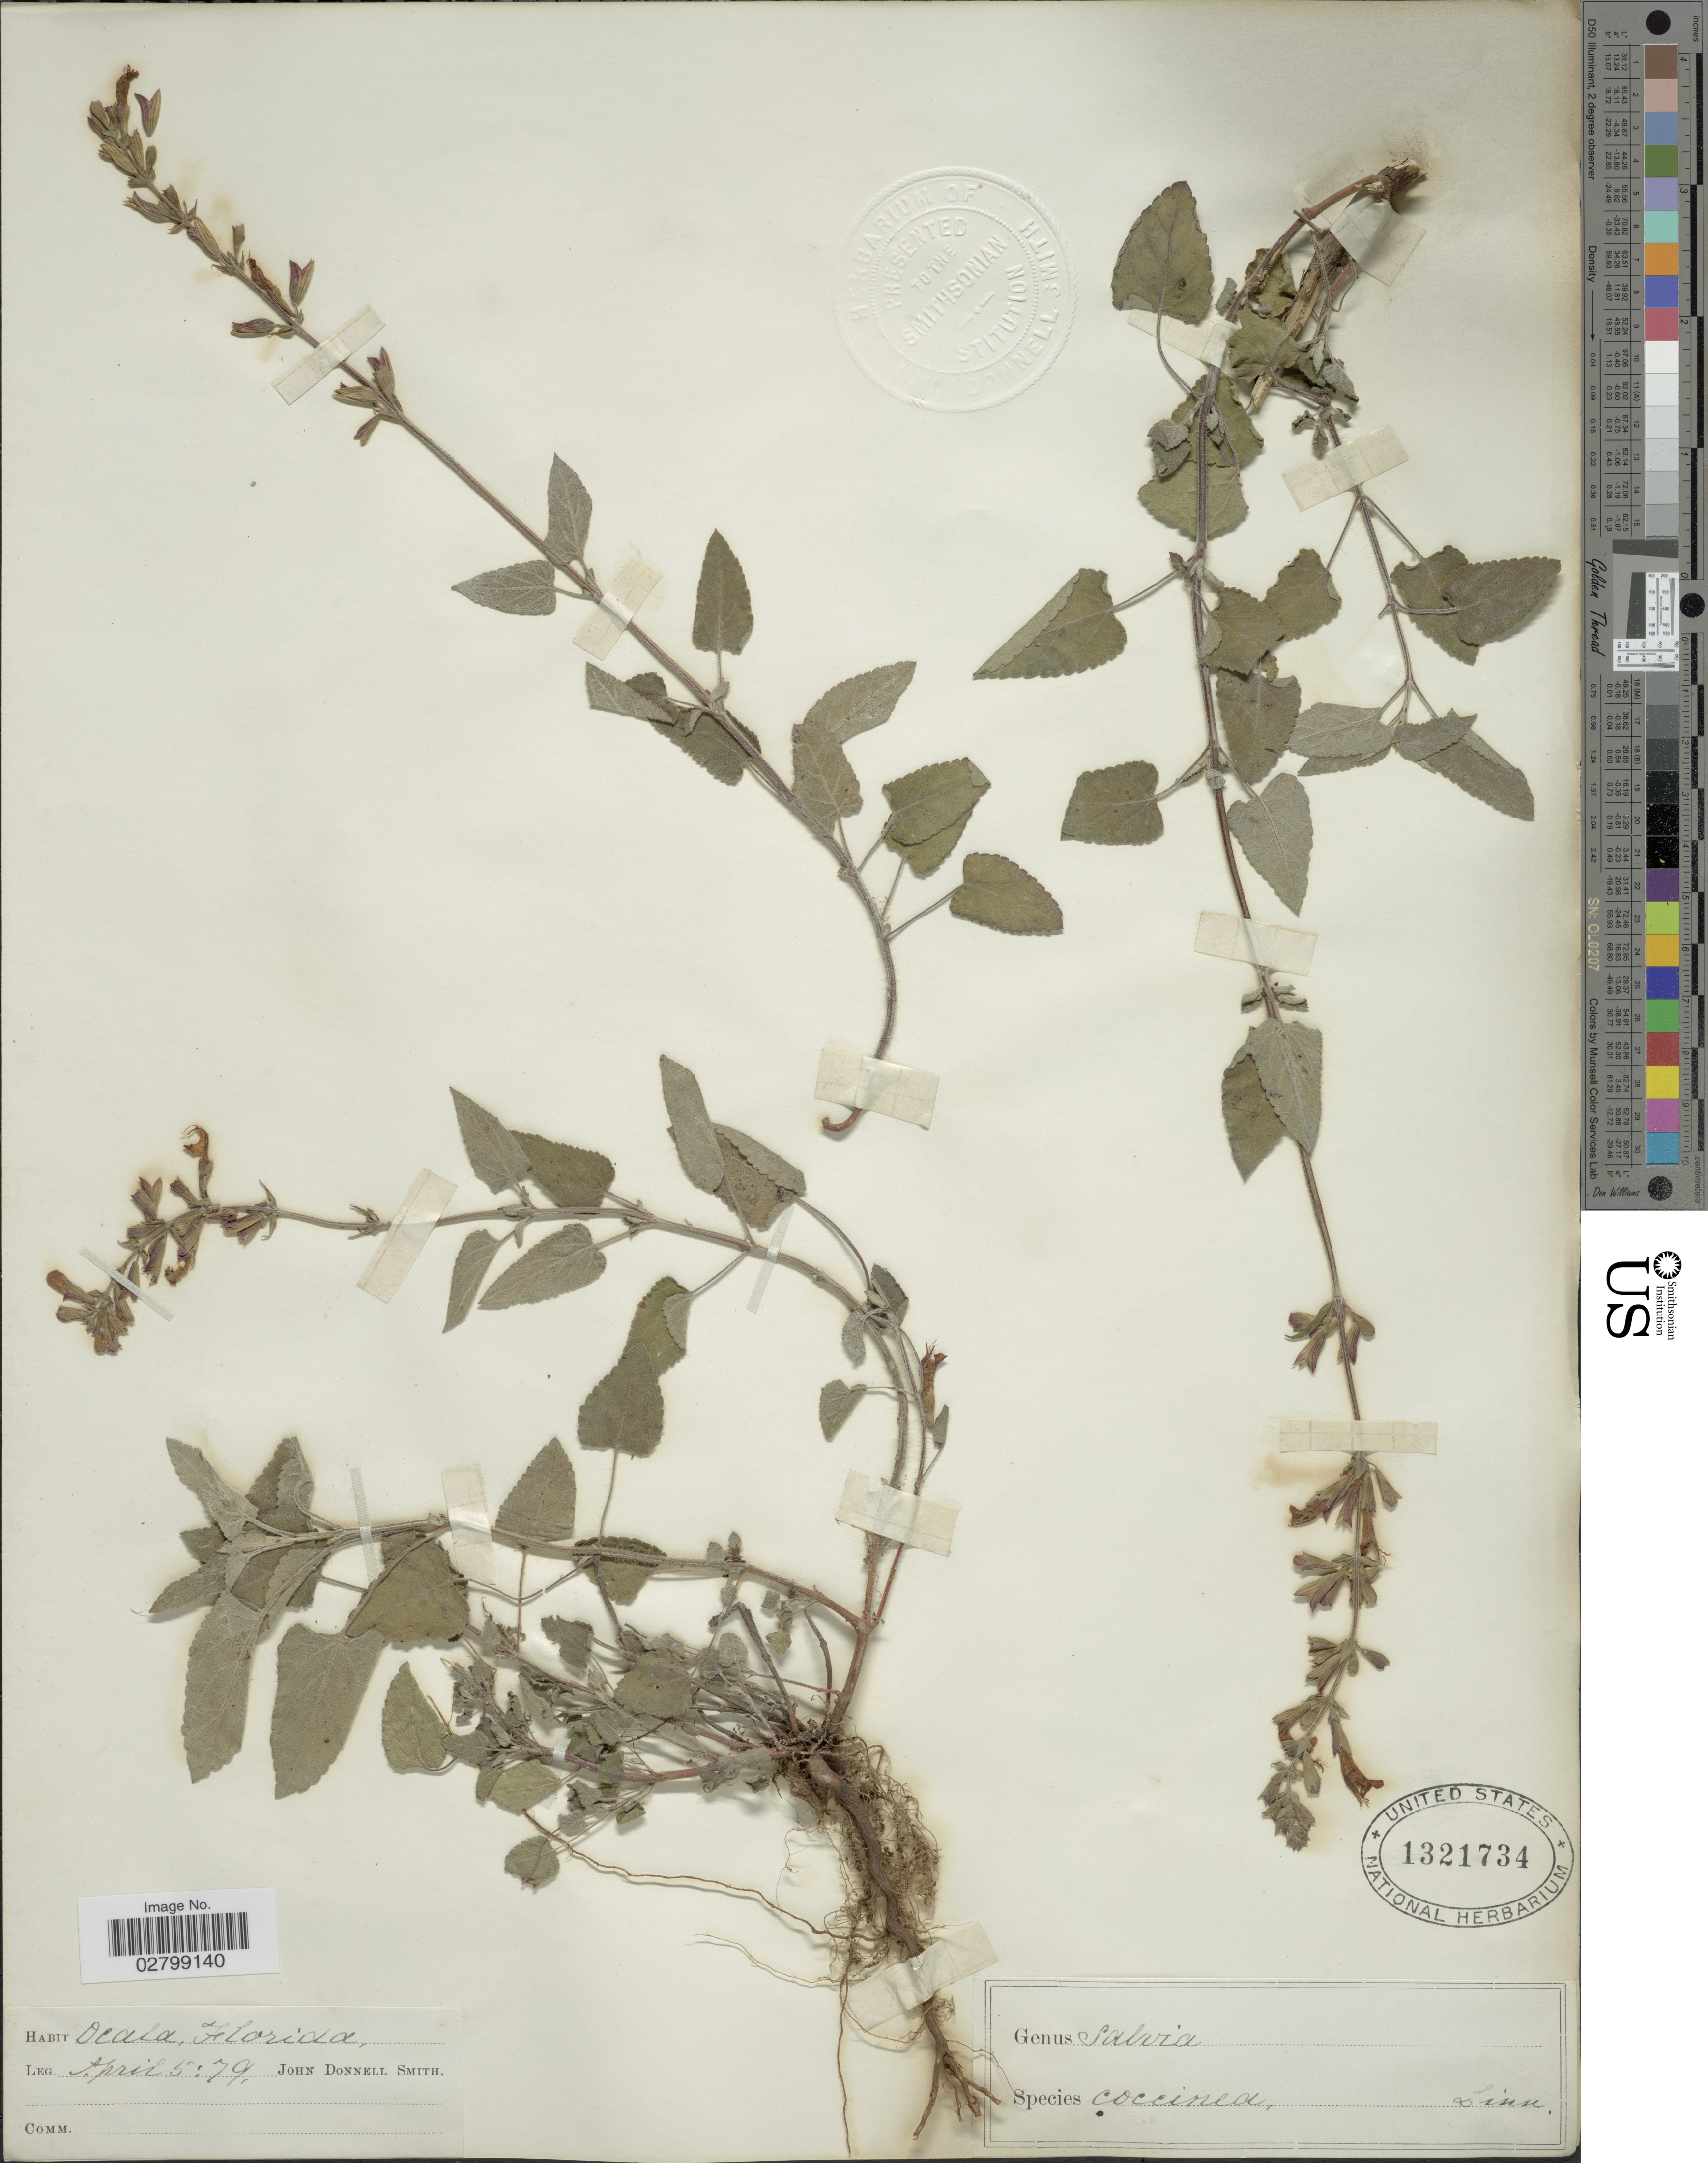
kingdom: Plantae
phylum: Tracheophyta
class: Magnoliopsida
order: Lamiales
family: Lamiaceae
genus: Salvia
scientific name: Salvia coccinea 'Naples Lavender'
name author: L. f. ex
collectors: J. Donnell Smith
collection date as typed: Transcribed d/m/y: 5/4/79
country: United States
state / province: Florida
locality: Ocala.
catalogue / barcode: US 1321734